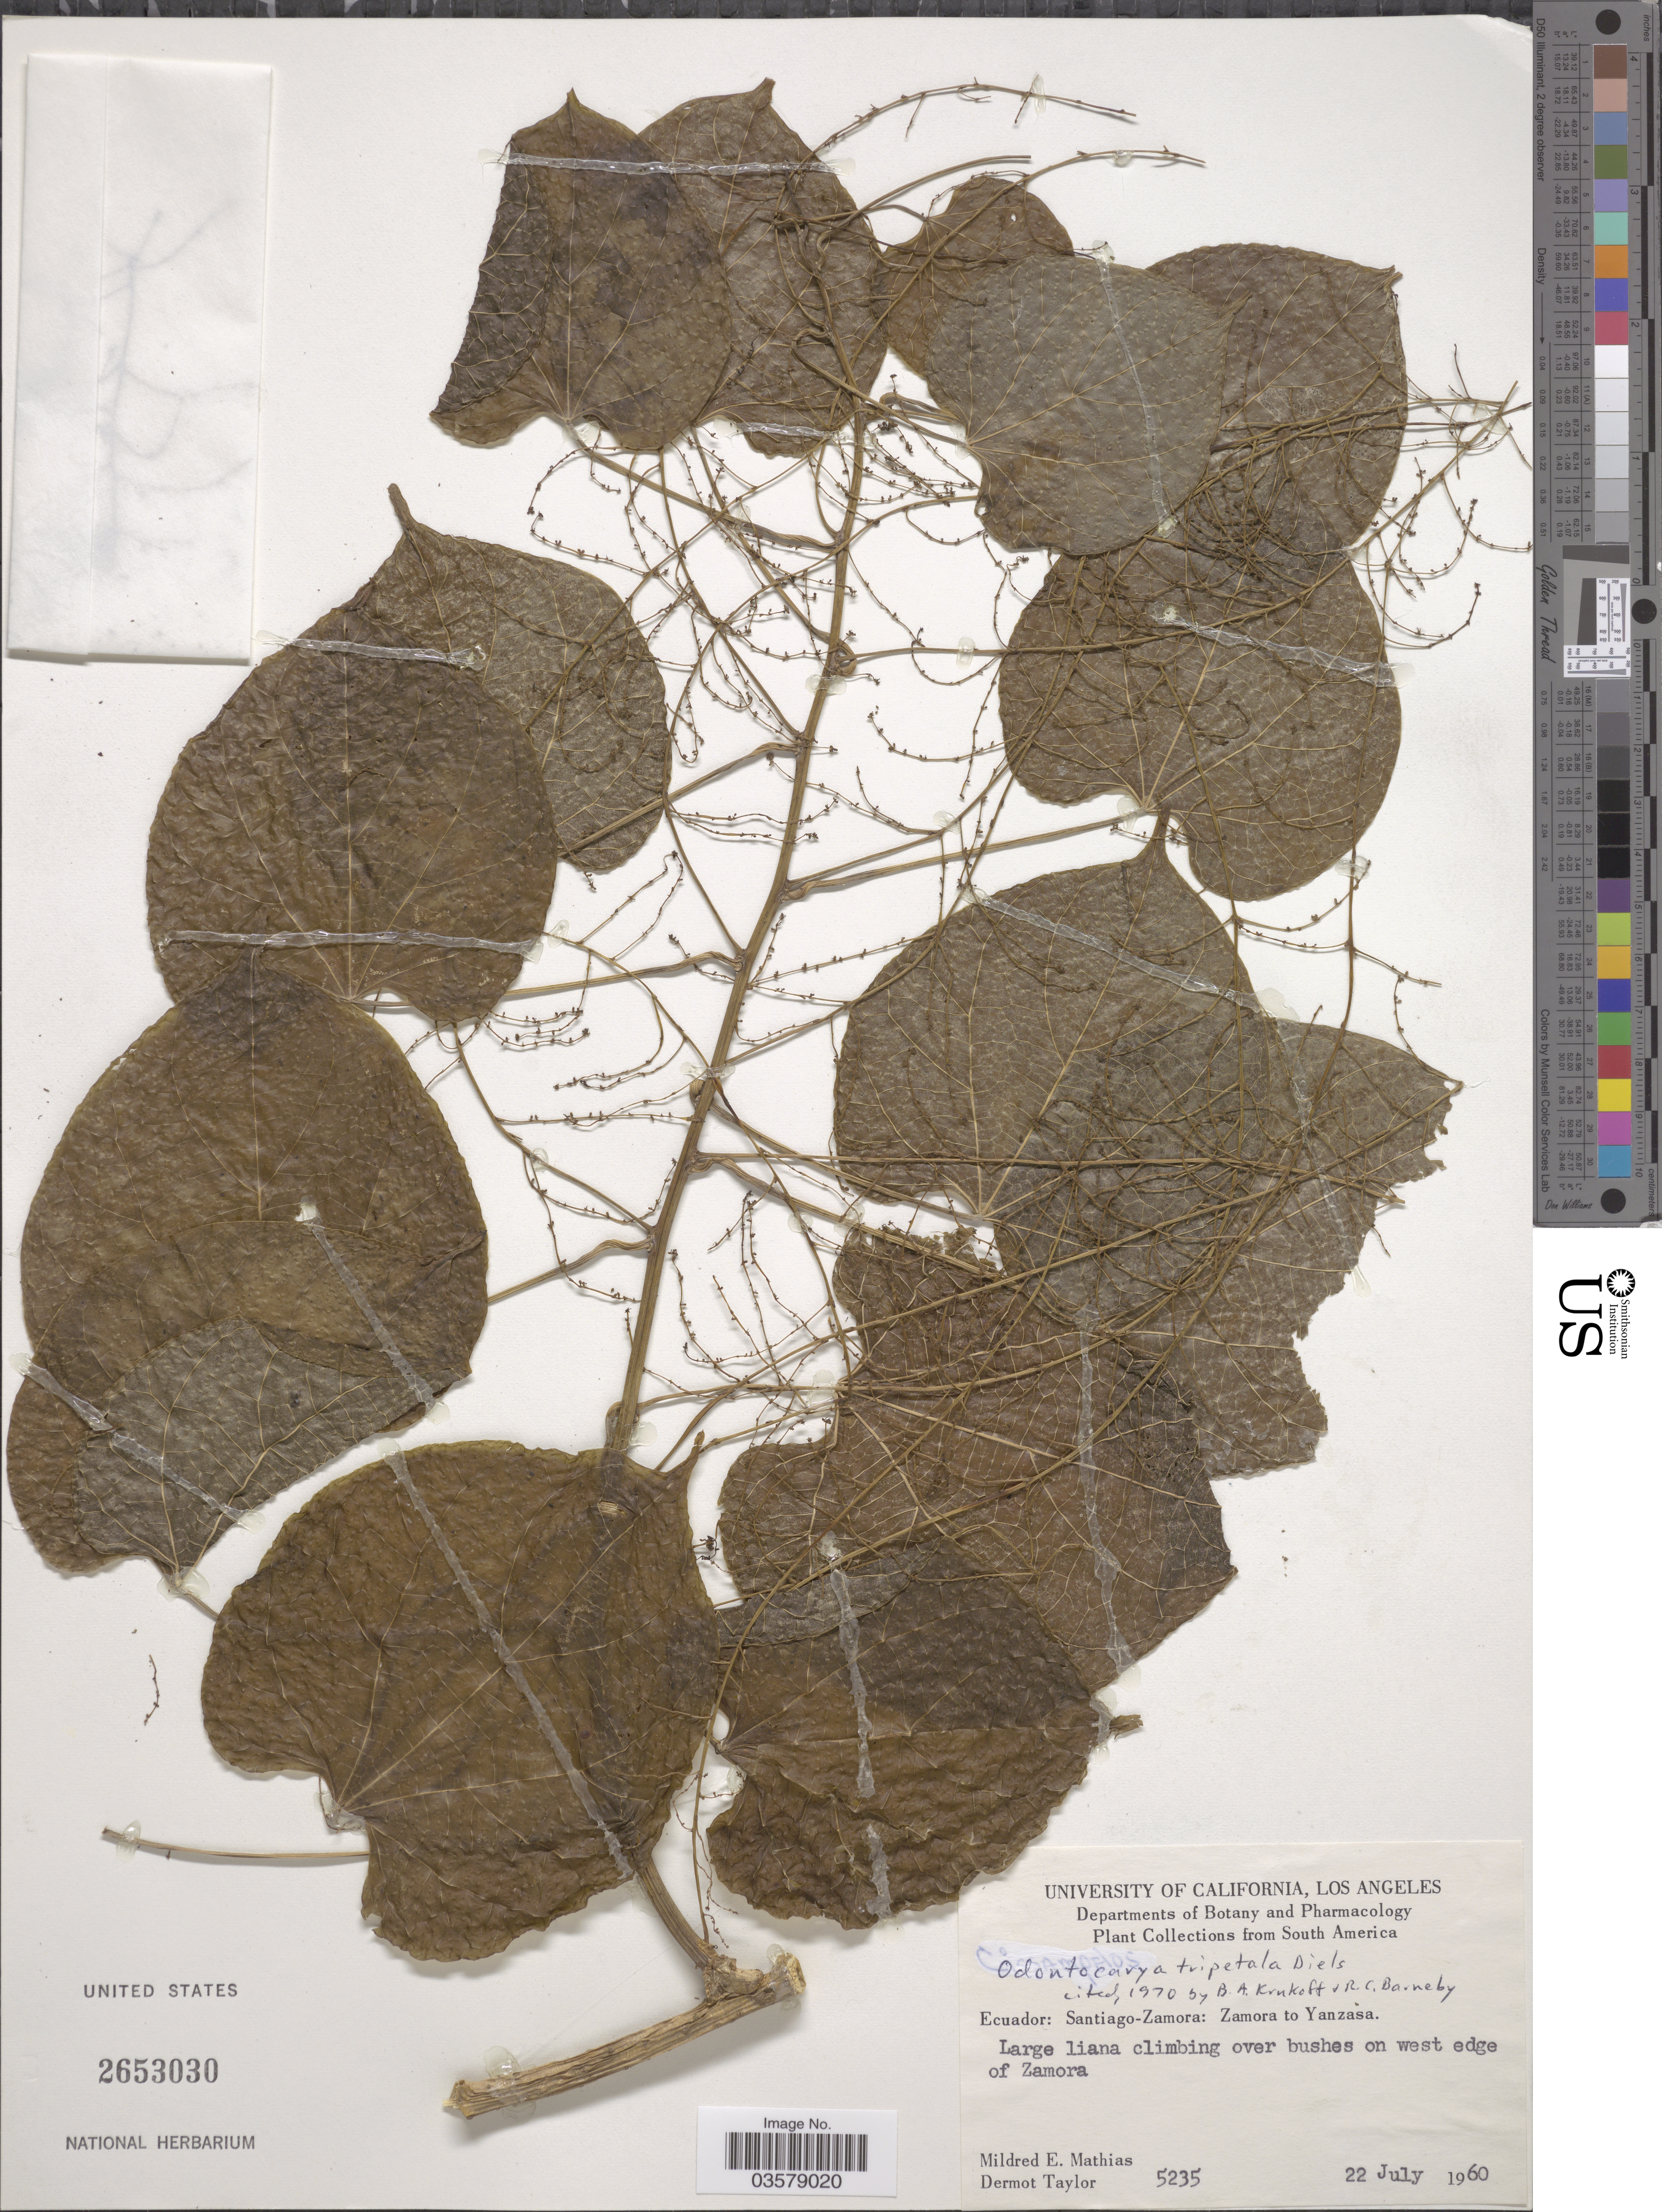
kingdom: Plantae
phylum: Tracheophyta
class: Magnoliopsida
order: Ranunculales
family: Menispermaceae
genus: Odontocarya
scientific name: Odontocarya tripetala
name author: Diels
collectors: M. E. Mathias & D. Taylor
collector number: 5235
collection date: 1960-07-22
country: Ecuador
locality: Santiago-Zamora: Zamora to Yanzasa. On west egde of Zamora.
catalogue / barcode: US 2653030